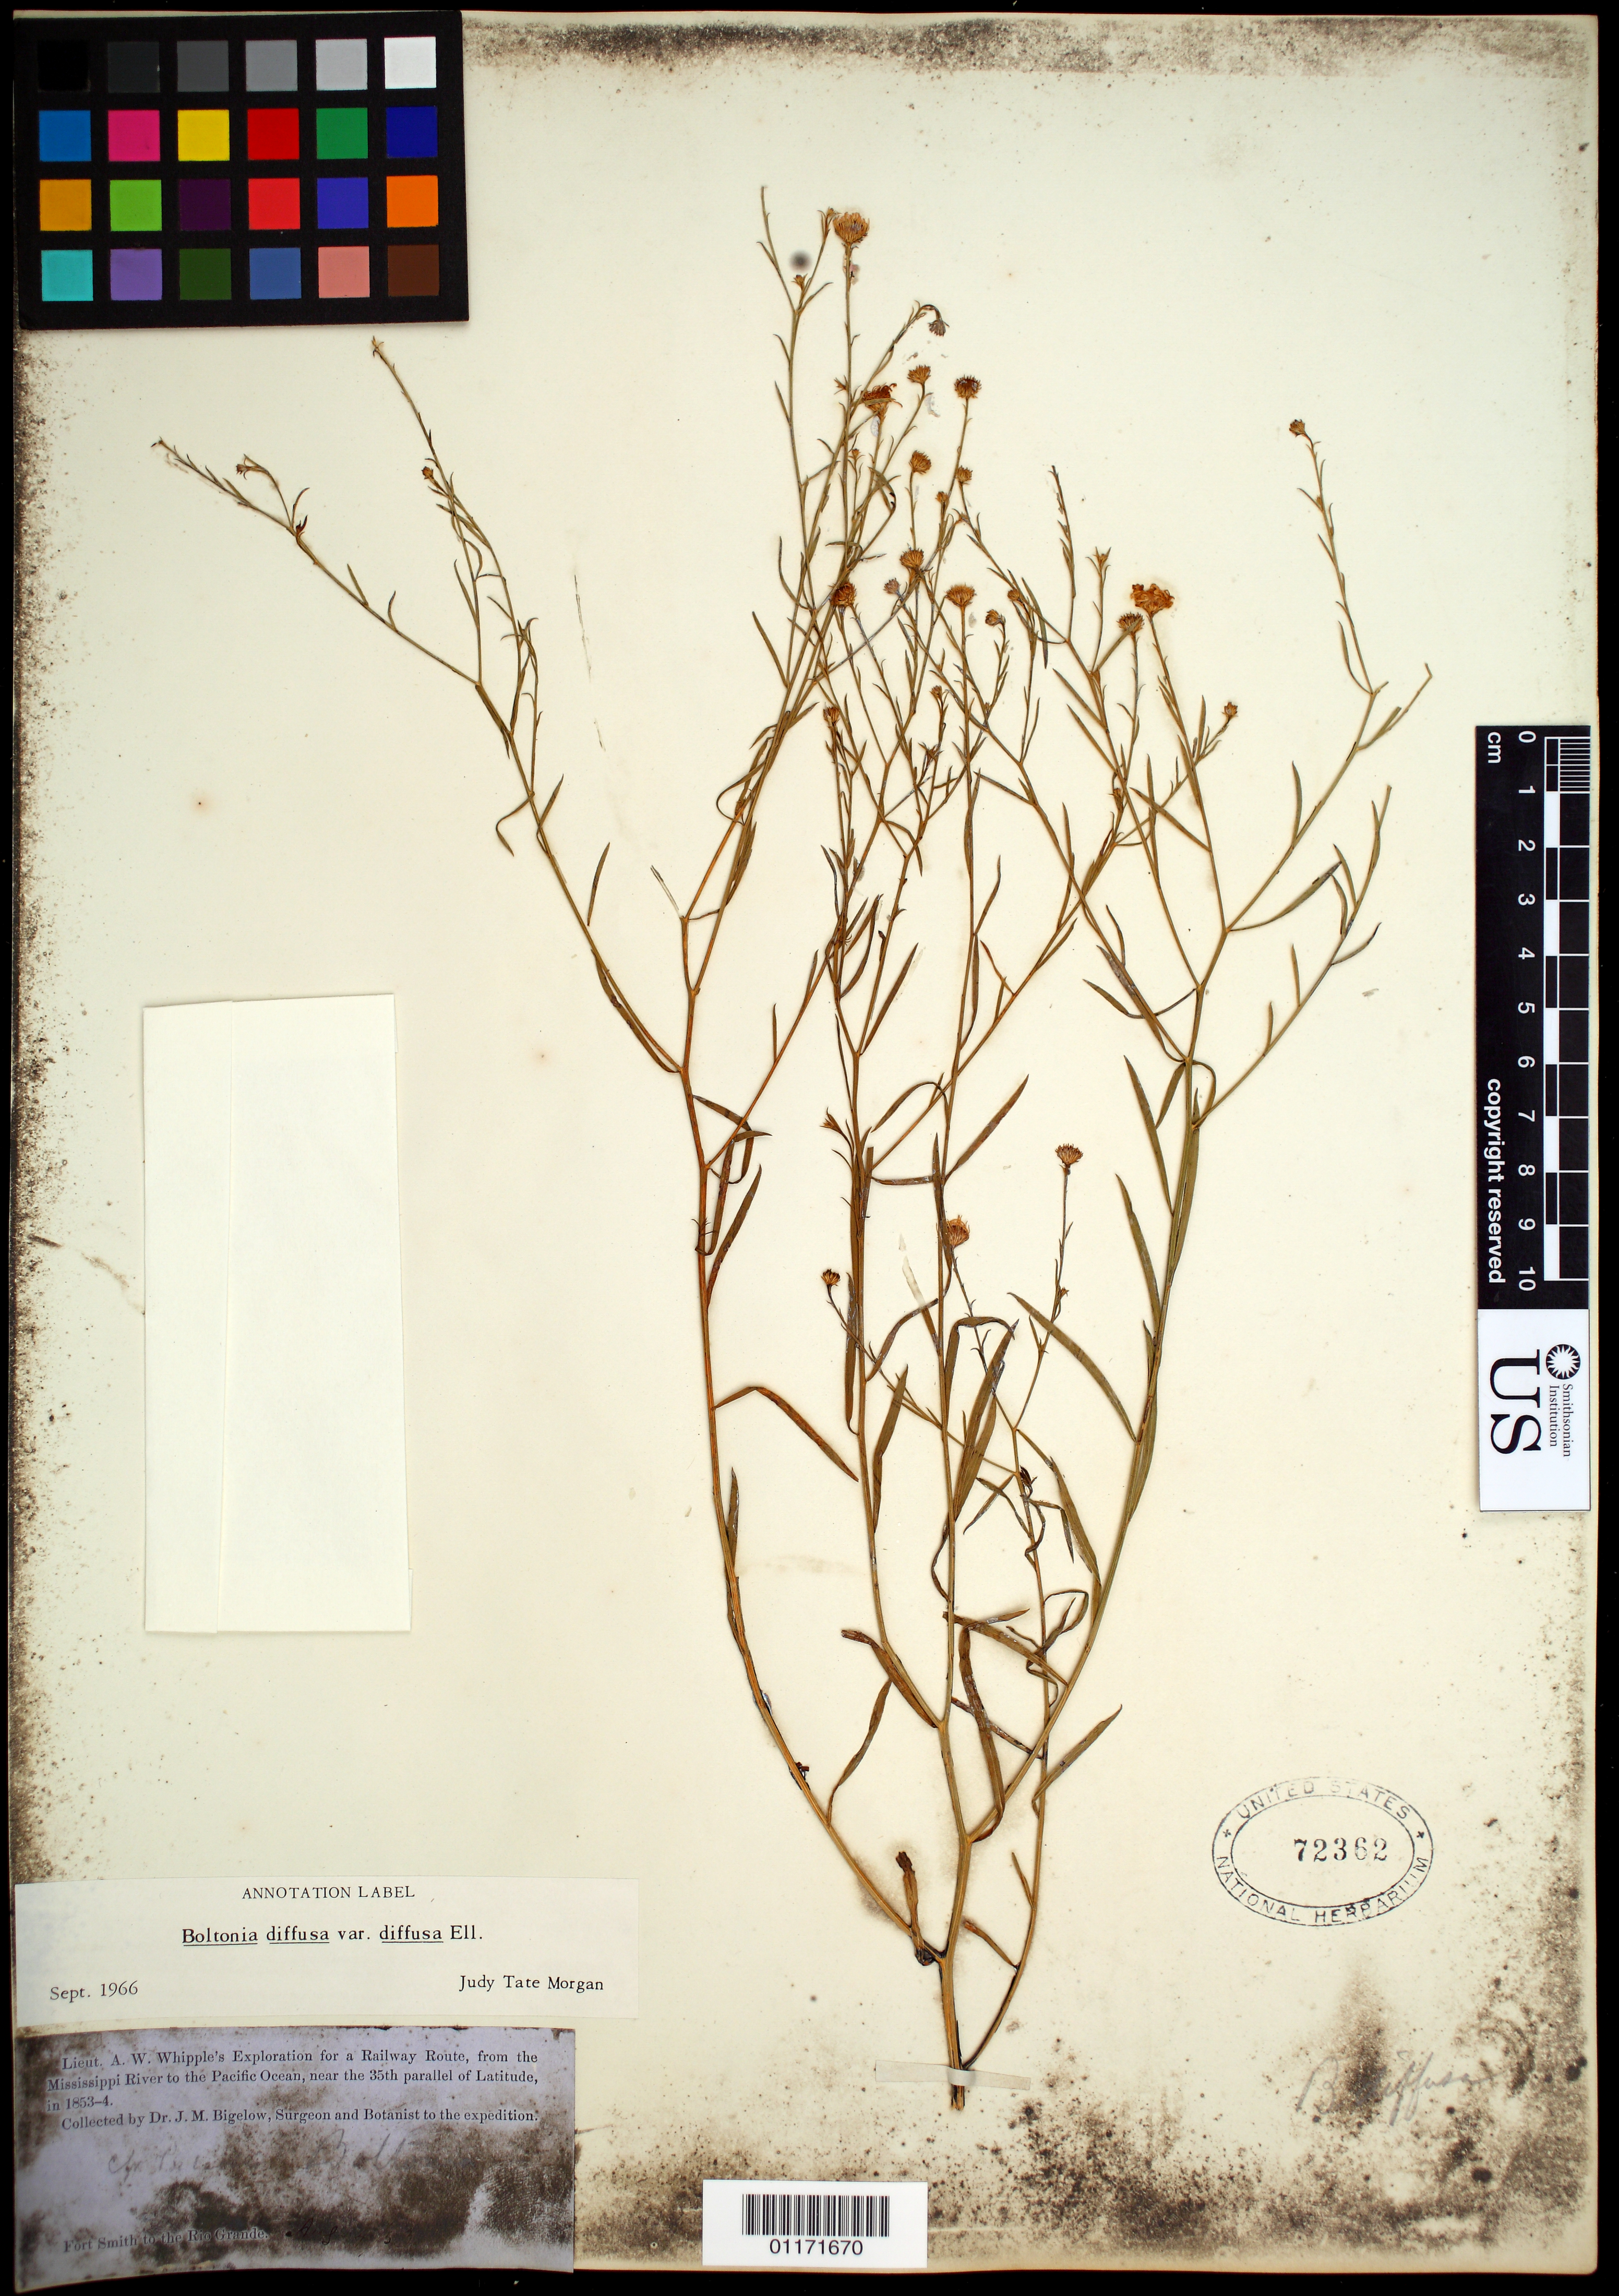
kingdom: Plantae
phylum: Tracheophyta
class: Magnoliopsida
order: Asterales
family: Asteraceae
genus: Boltonia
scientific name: Boltonia diffusa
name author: Elliott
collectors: J. M. Bigelow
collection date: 1853-08-04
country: United States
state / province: New Mexico / Texas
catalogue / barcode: US 72362